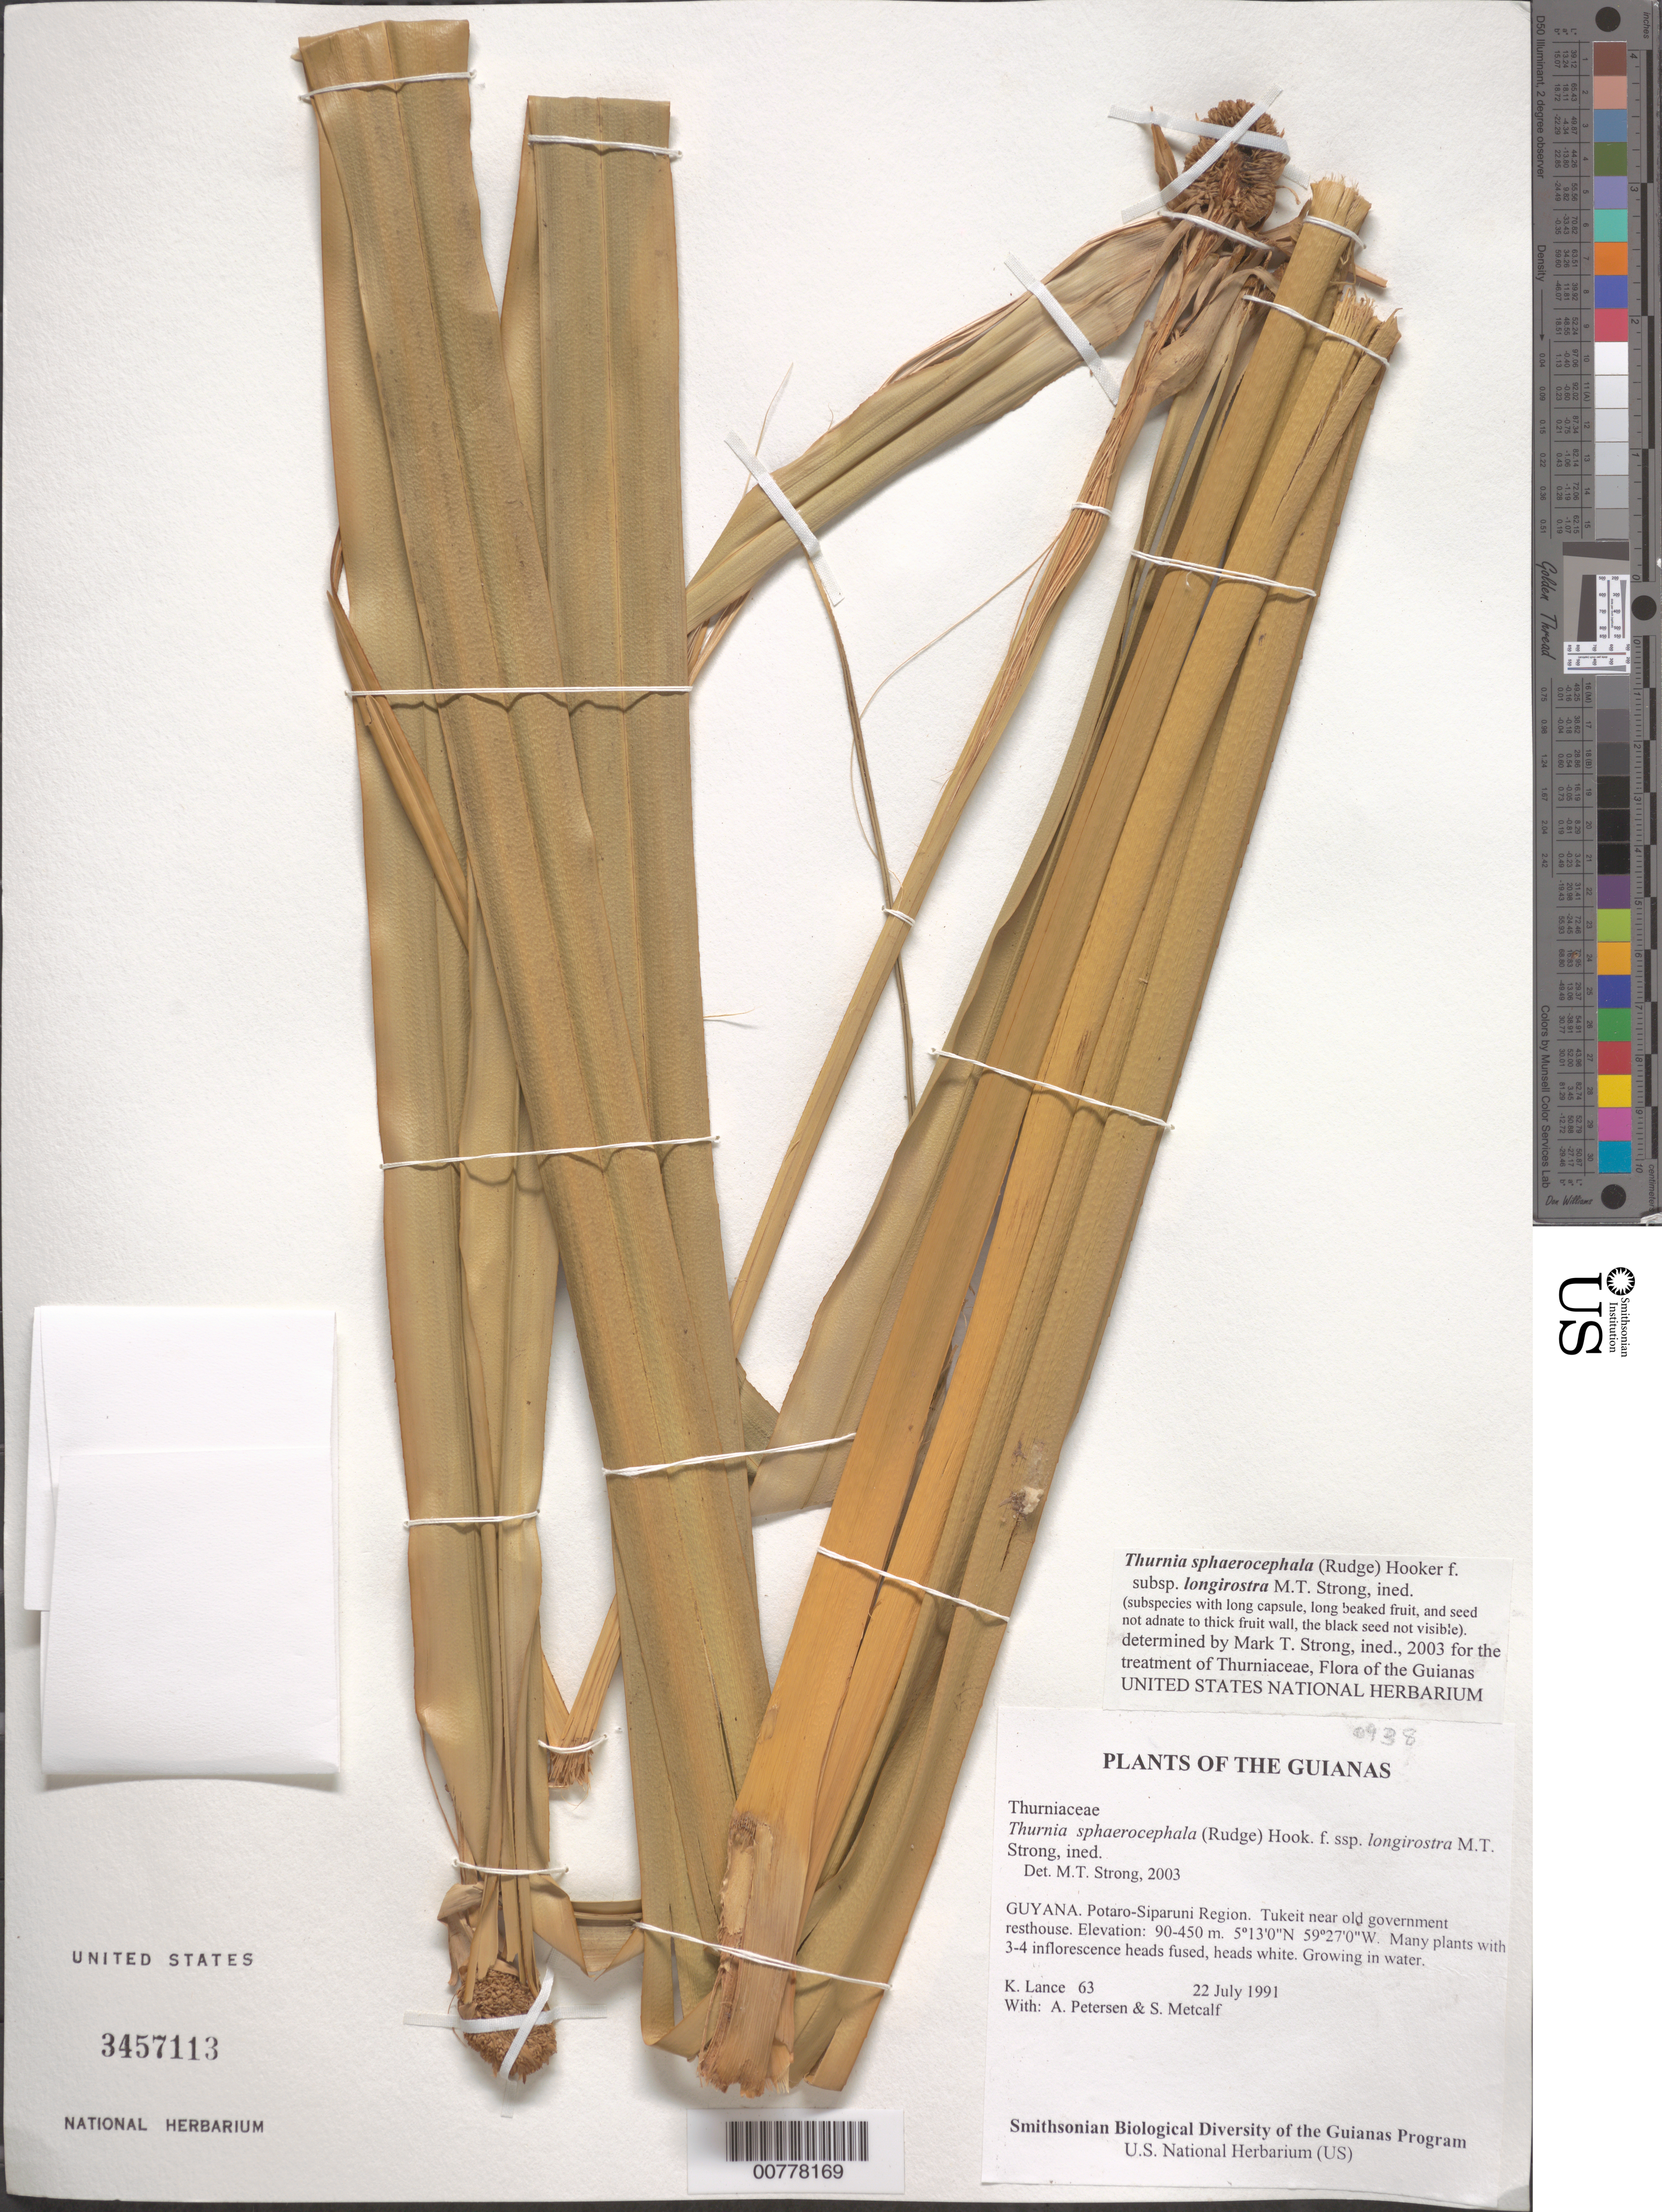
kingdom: Plantae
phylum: Tracheophyta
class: Liliopsida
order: Poales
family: Thurniaceae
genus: Thurnia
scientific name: Thurnia sphaerocephala subsp. longirostra M.T. Strong, ined.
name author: M.T. Strong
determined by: Strong, M. T., (US), Smithsonian Institution - National Museum of Natural History (UNITED STATES)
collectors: K. Lance, A. Petersen & S. Metcalf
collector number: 63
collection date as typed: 22 July 1991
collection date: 1991-07-22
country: Guyana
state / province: Potaro-Siparuni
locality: Tukeit near old government resthouse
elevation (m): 90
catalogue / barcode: US 3457113